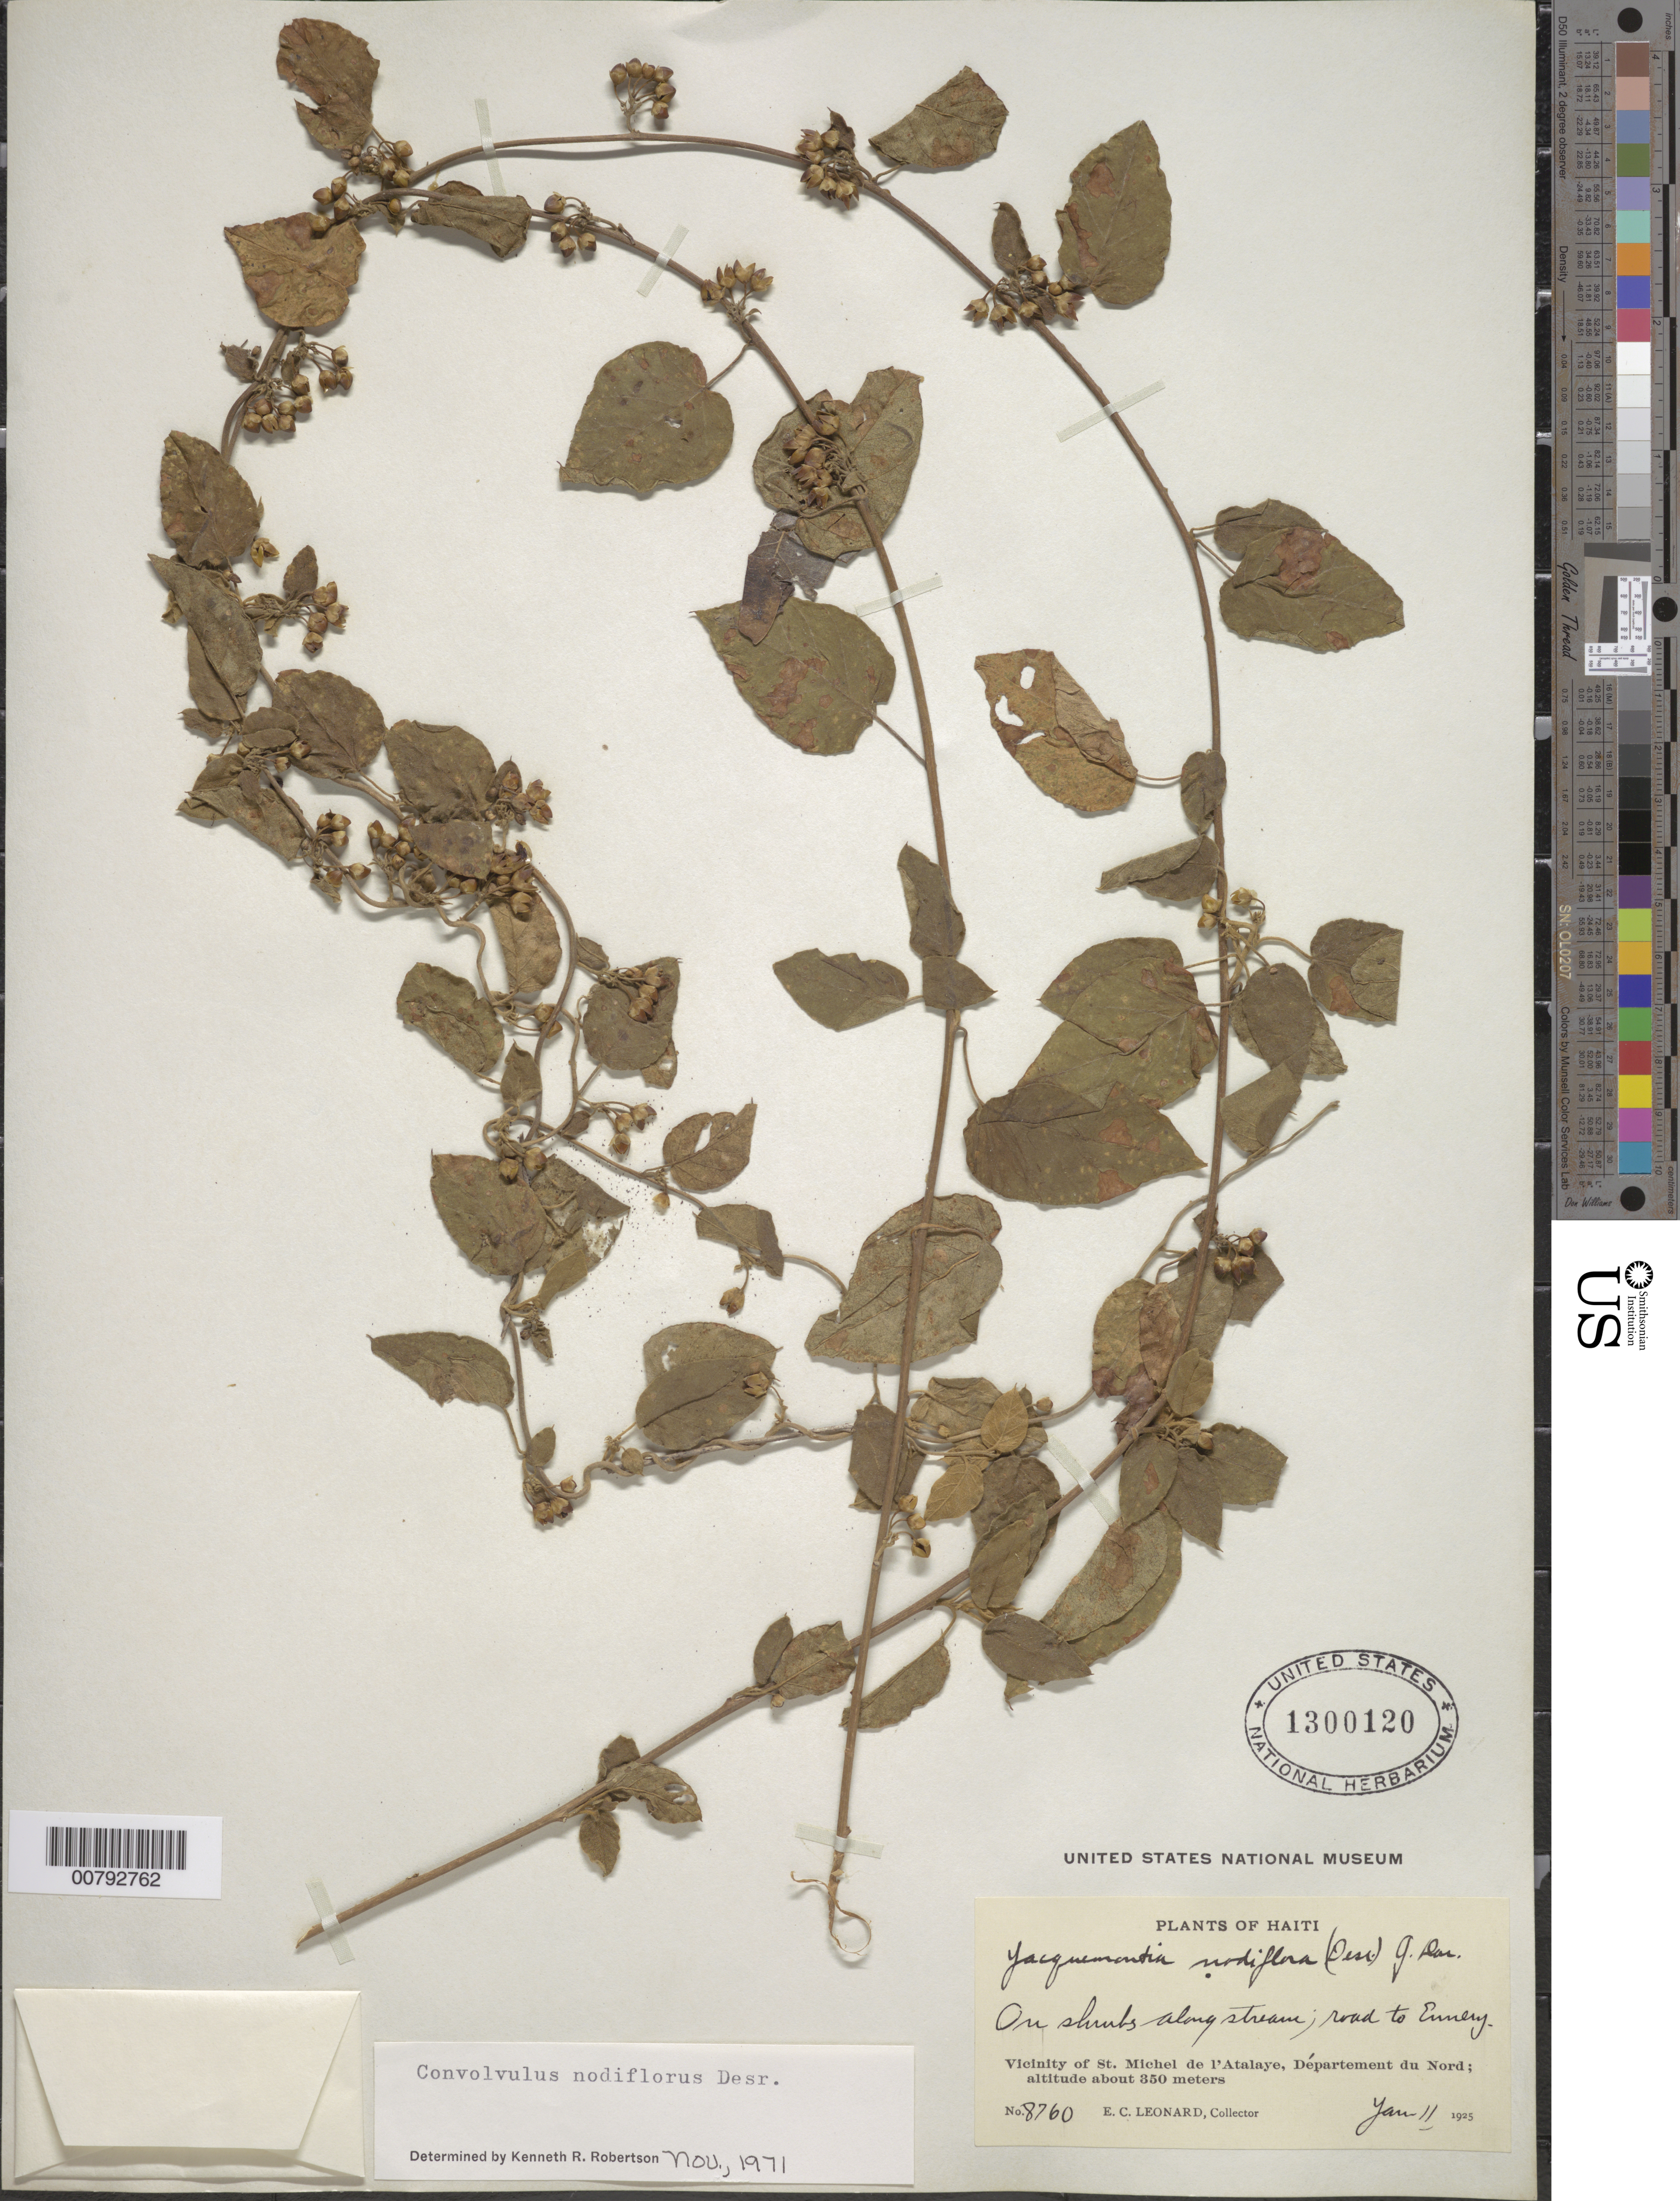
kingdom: Plantae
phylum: Tracheophyta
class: Magnoliopsida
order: Solanales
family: Convolvulaceae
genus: Convolvulus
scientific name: Convolvulus nodiflorus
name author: Desr.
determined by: Robertson, K. R.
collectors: E. C. Leonard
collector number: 8760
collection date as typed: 11 Jan 1925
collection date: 1925-01-11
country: Haiti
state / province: Nord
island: Hispaniola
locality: Vicinity of St. Michel de l'Atalaye, road to Ennery.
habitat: Along stream.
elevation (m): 350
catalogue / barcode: US 1300120